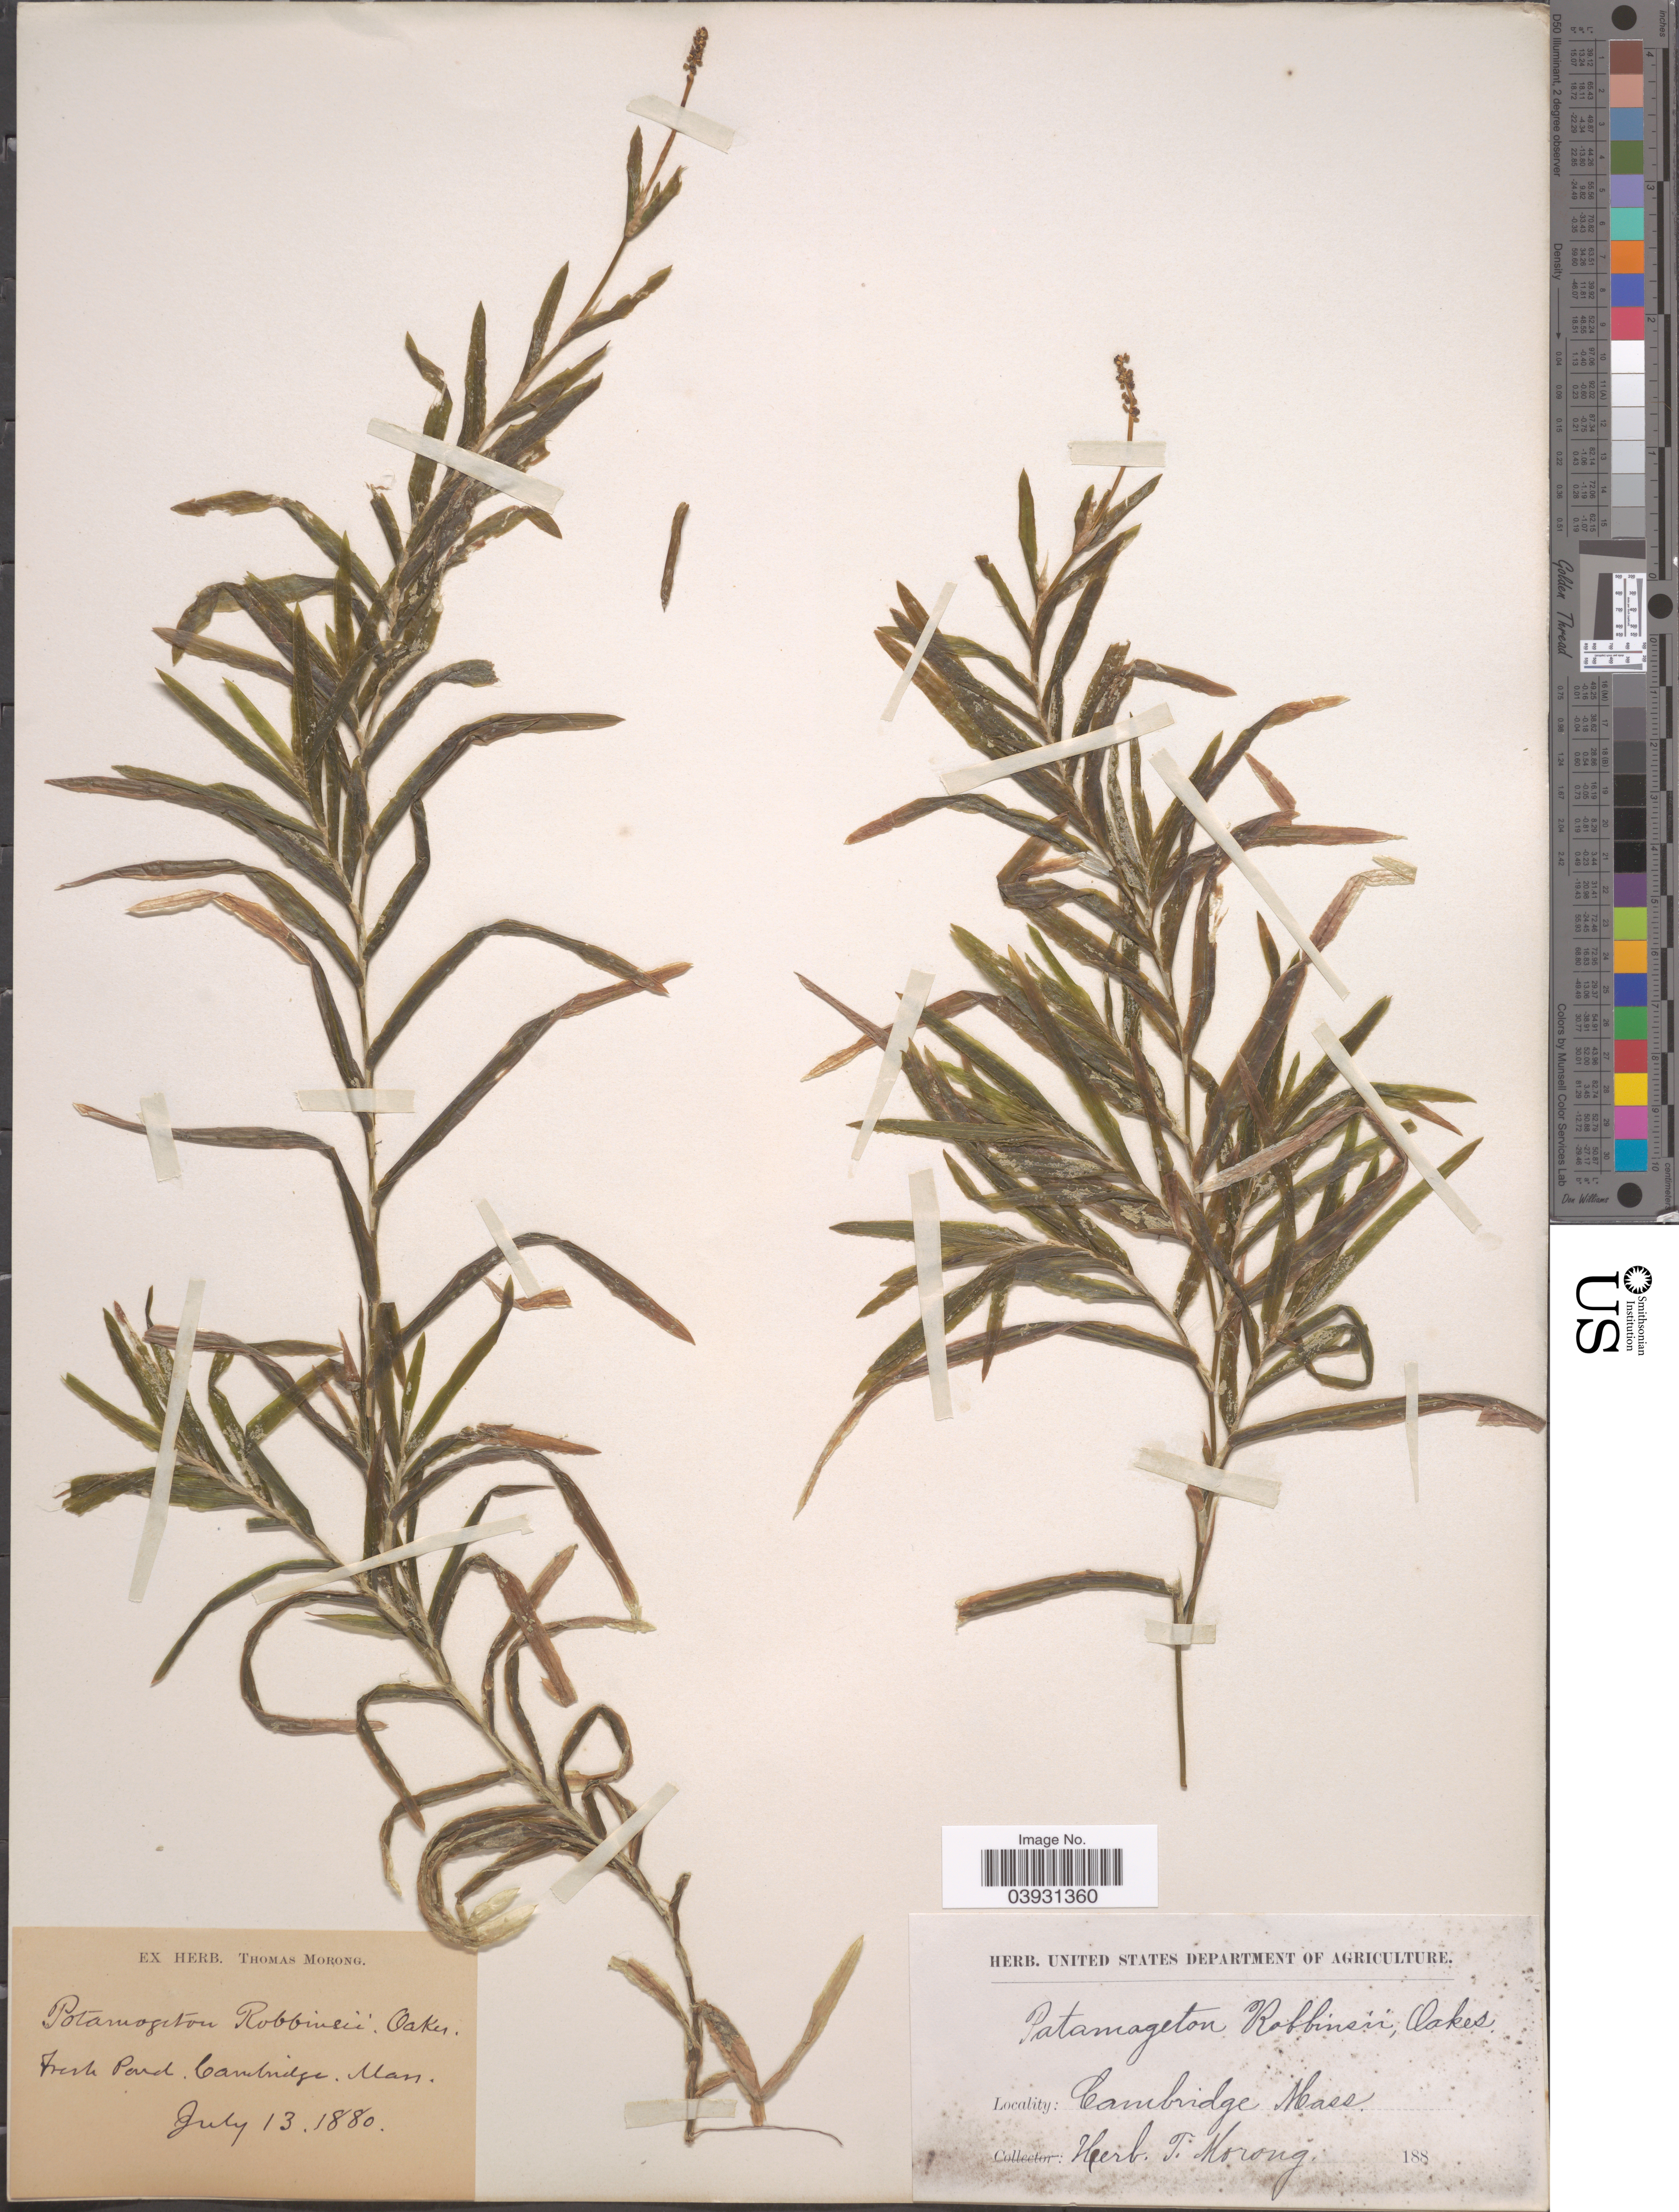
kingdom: Plantae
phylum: Tracheophyta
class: Liliopsida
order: Alismatales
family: Potamogetonaceae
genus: Potamogeton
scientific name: Potamogeton robbinsii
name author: Oakes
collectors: ex Herb. T. Morong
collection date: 1880-07-13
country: United States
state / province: Massachusetts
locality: Fresh Pond, Cambridge.